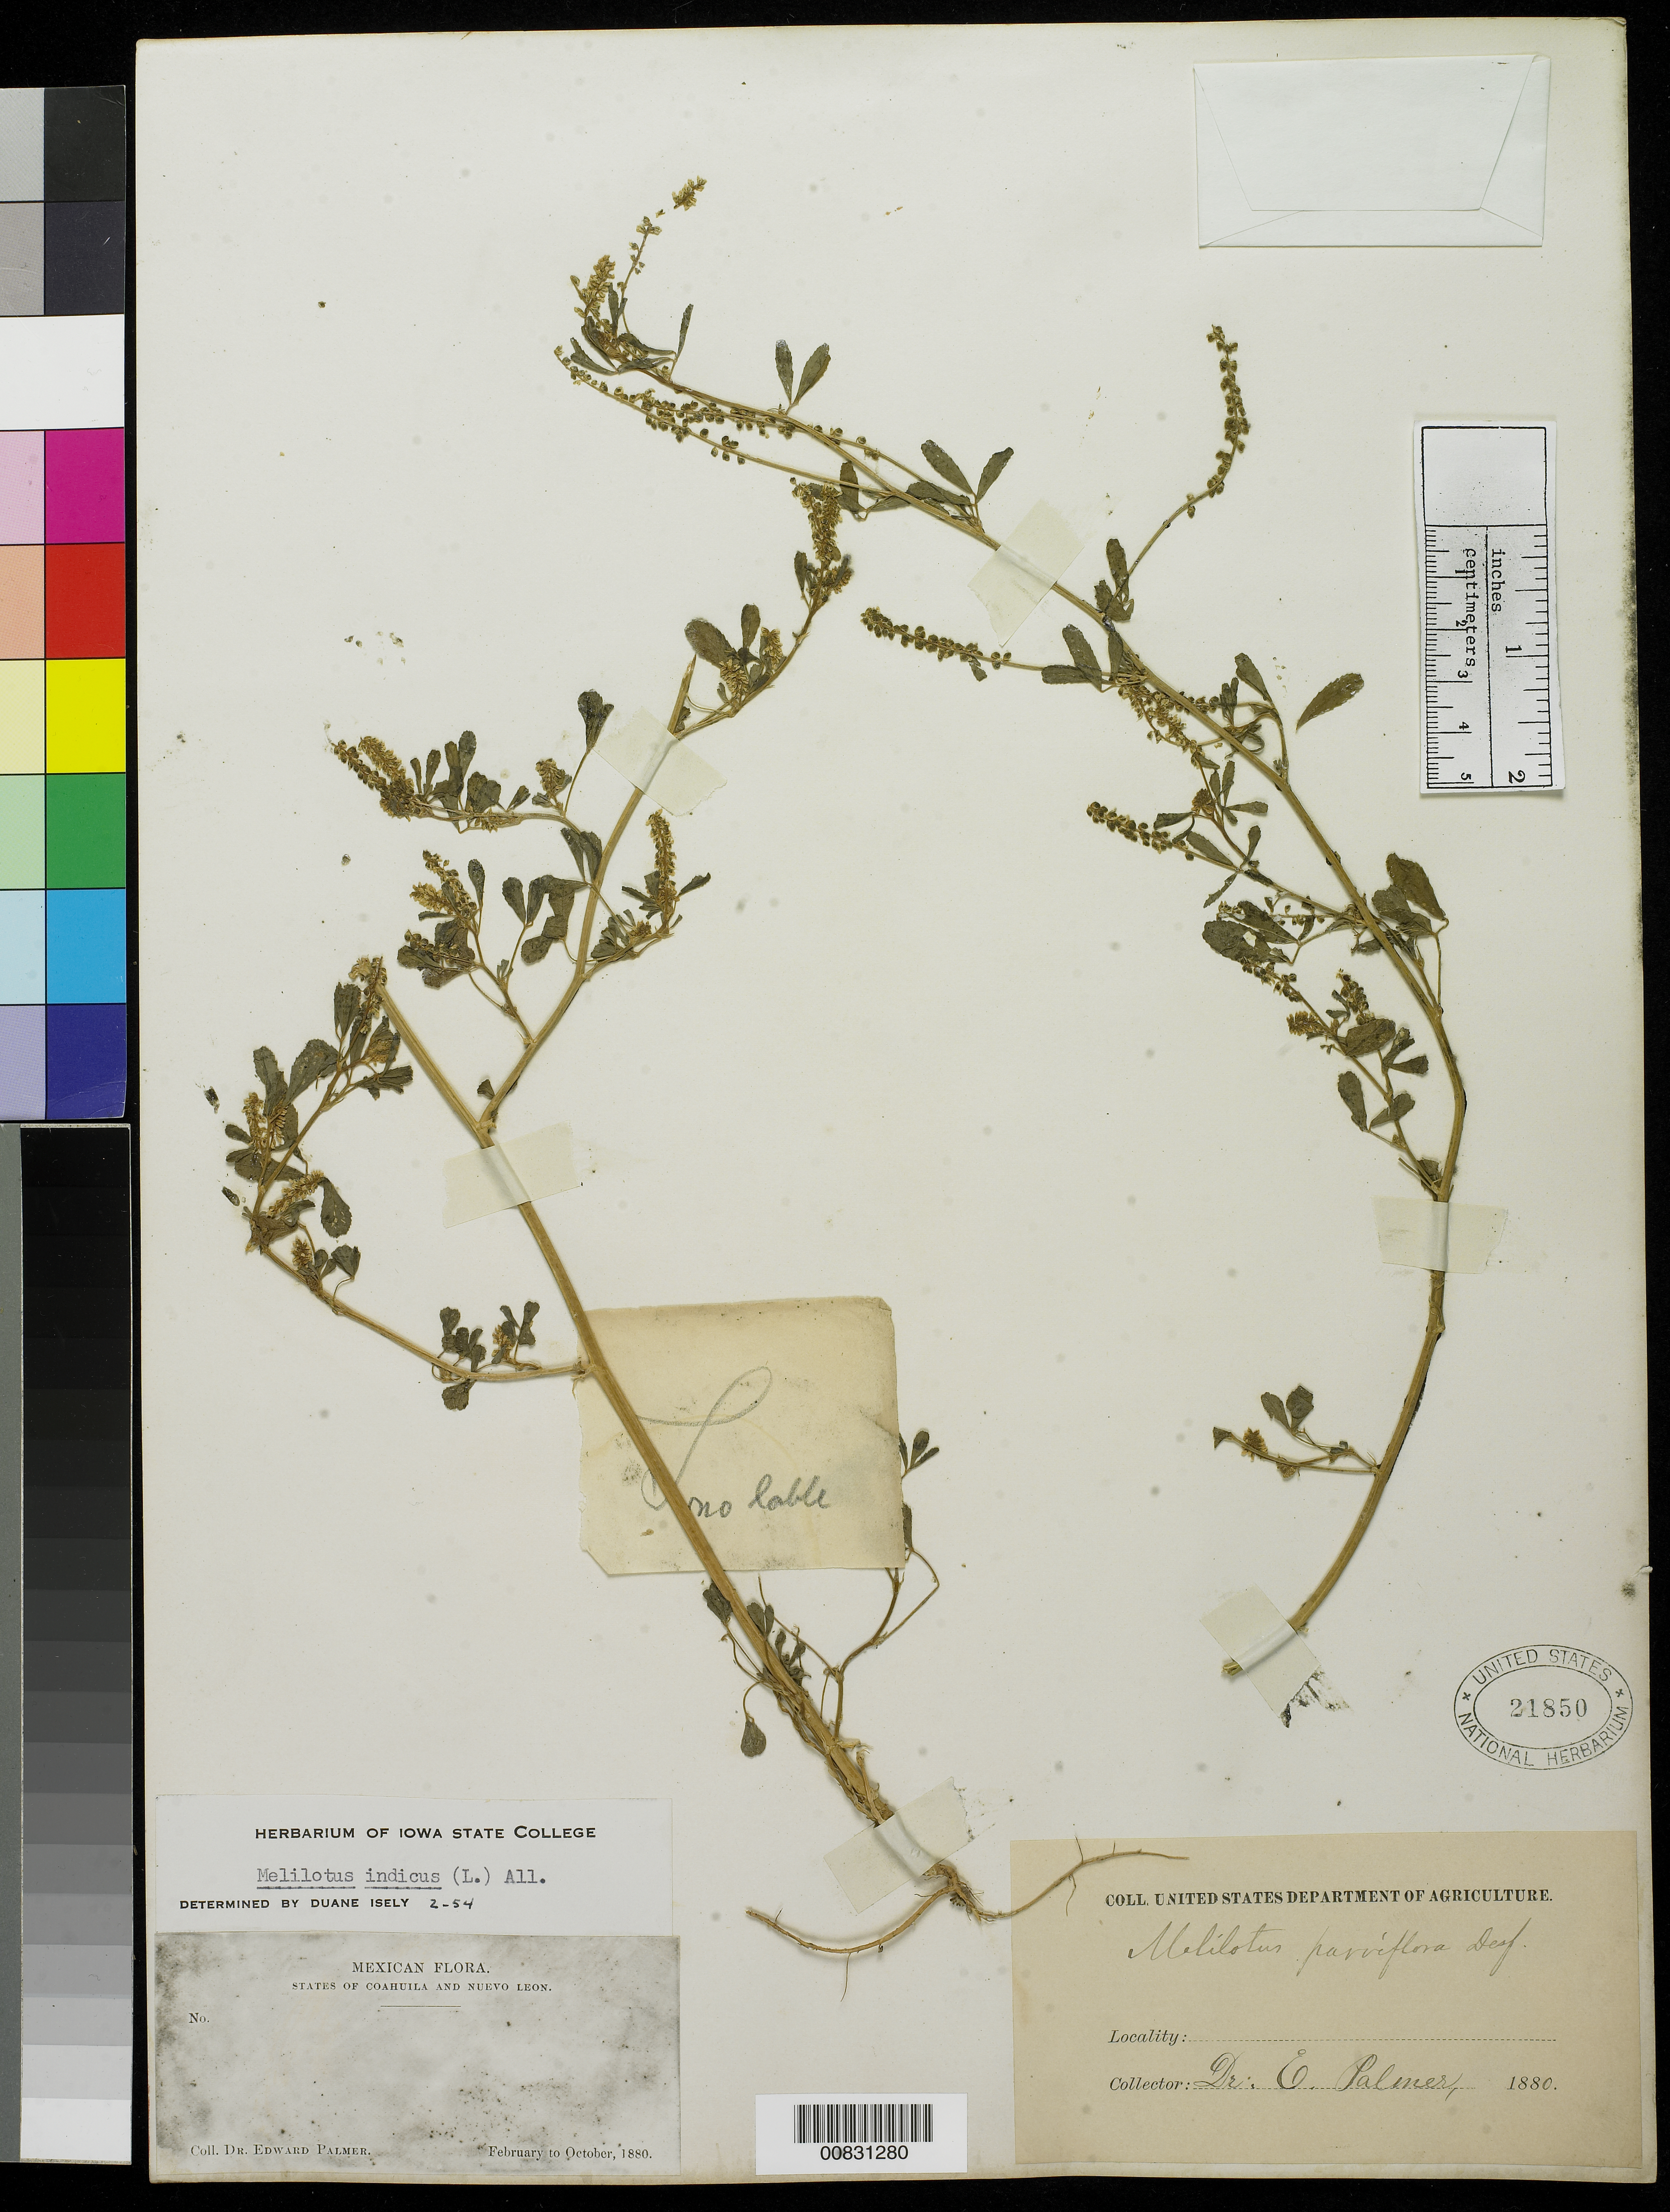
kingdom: Plantae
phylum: Tracheophyta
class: Magnoliopsida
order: Fabales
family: Fabaceae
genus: Melilotus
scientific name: Melilotus indicus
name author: (L.) All.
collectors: E. Palmer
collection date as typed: Feb 1880 to -- Oct 1880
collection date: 1880-02/1880-10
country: Mexico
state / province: Coahuila / Nuevo León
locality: States of Coahuila and Nuevo León.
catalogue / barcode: US 21850